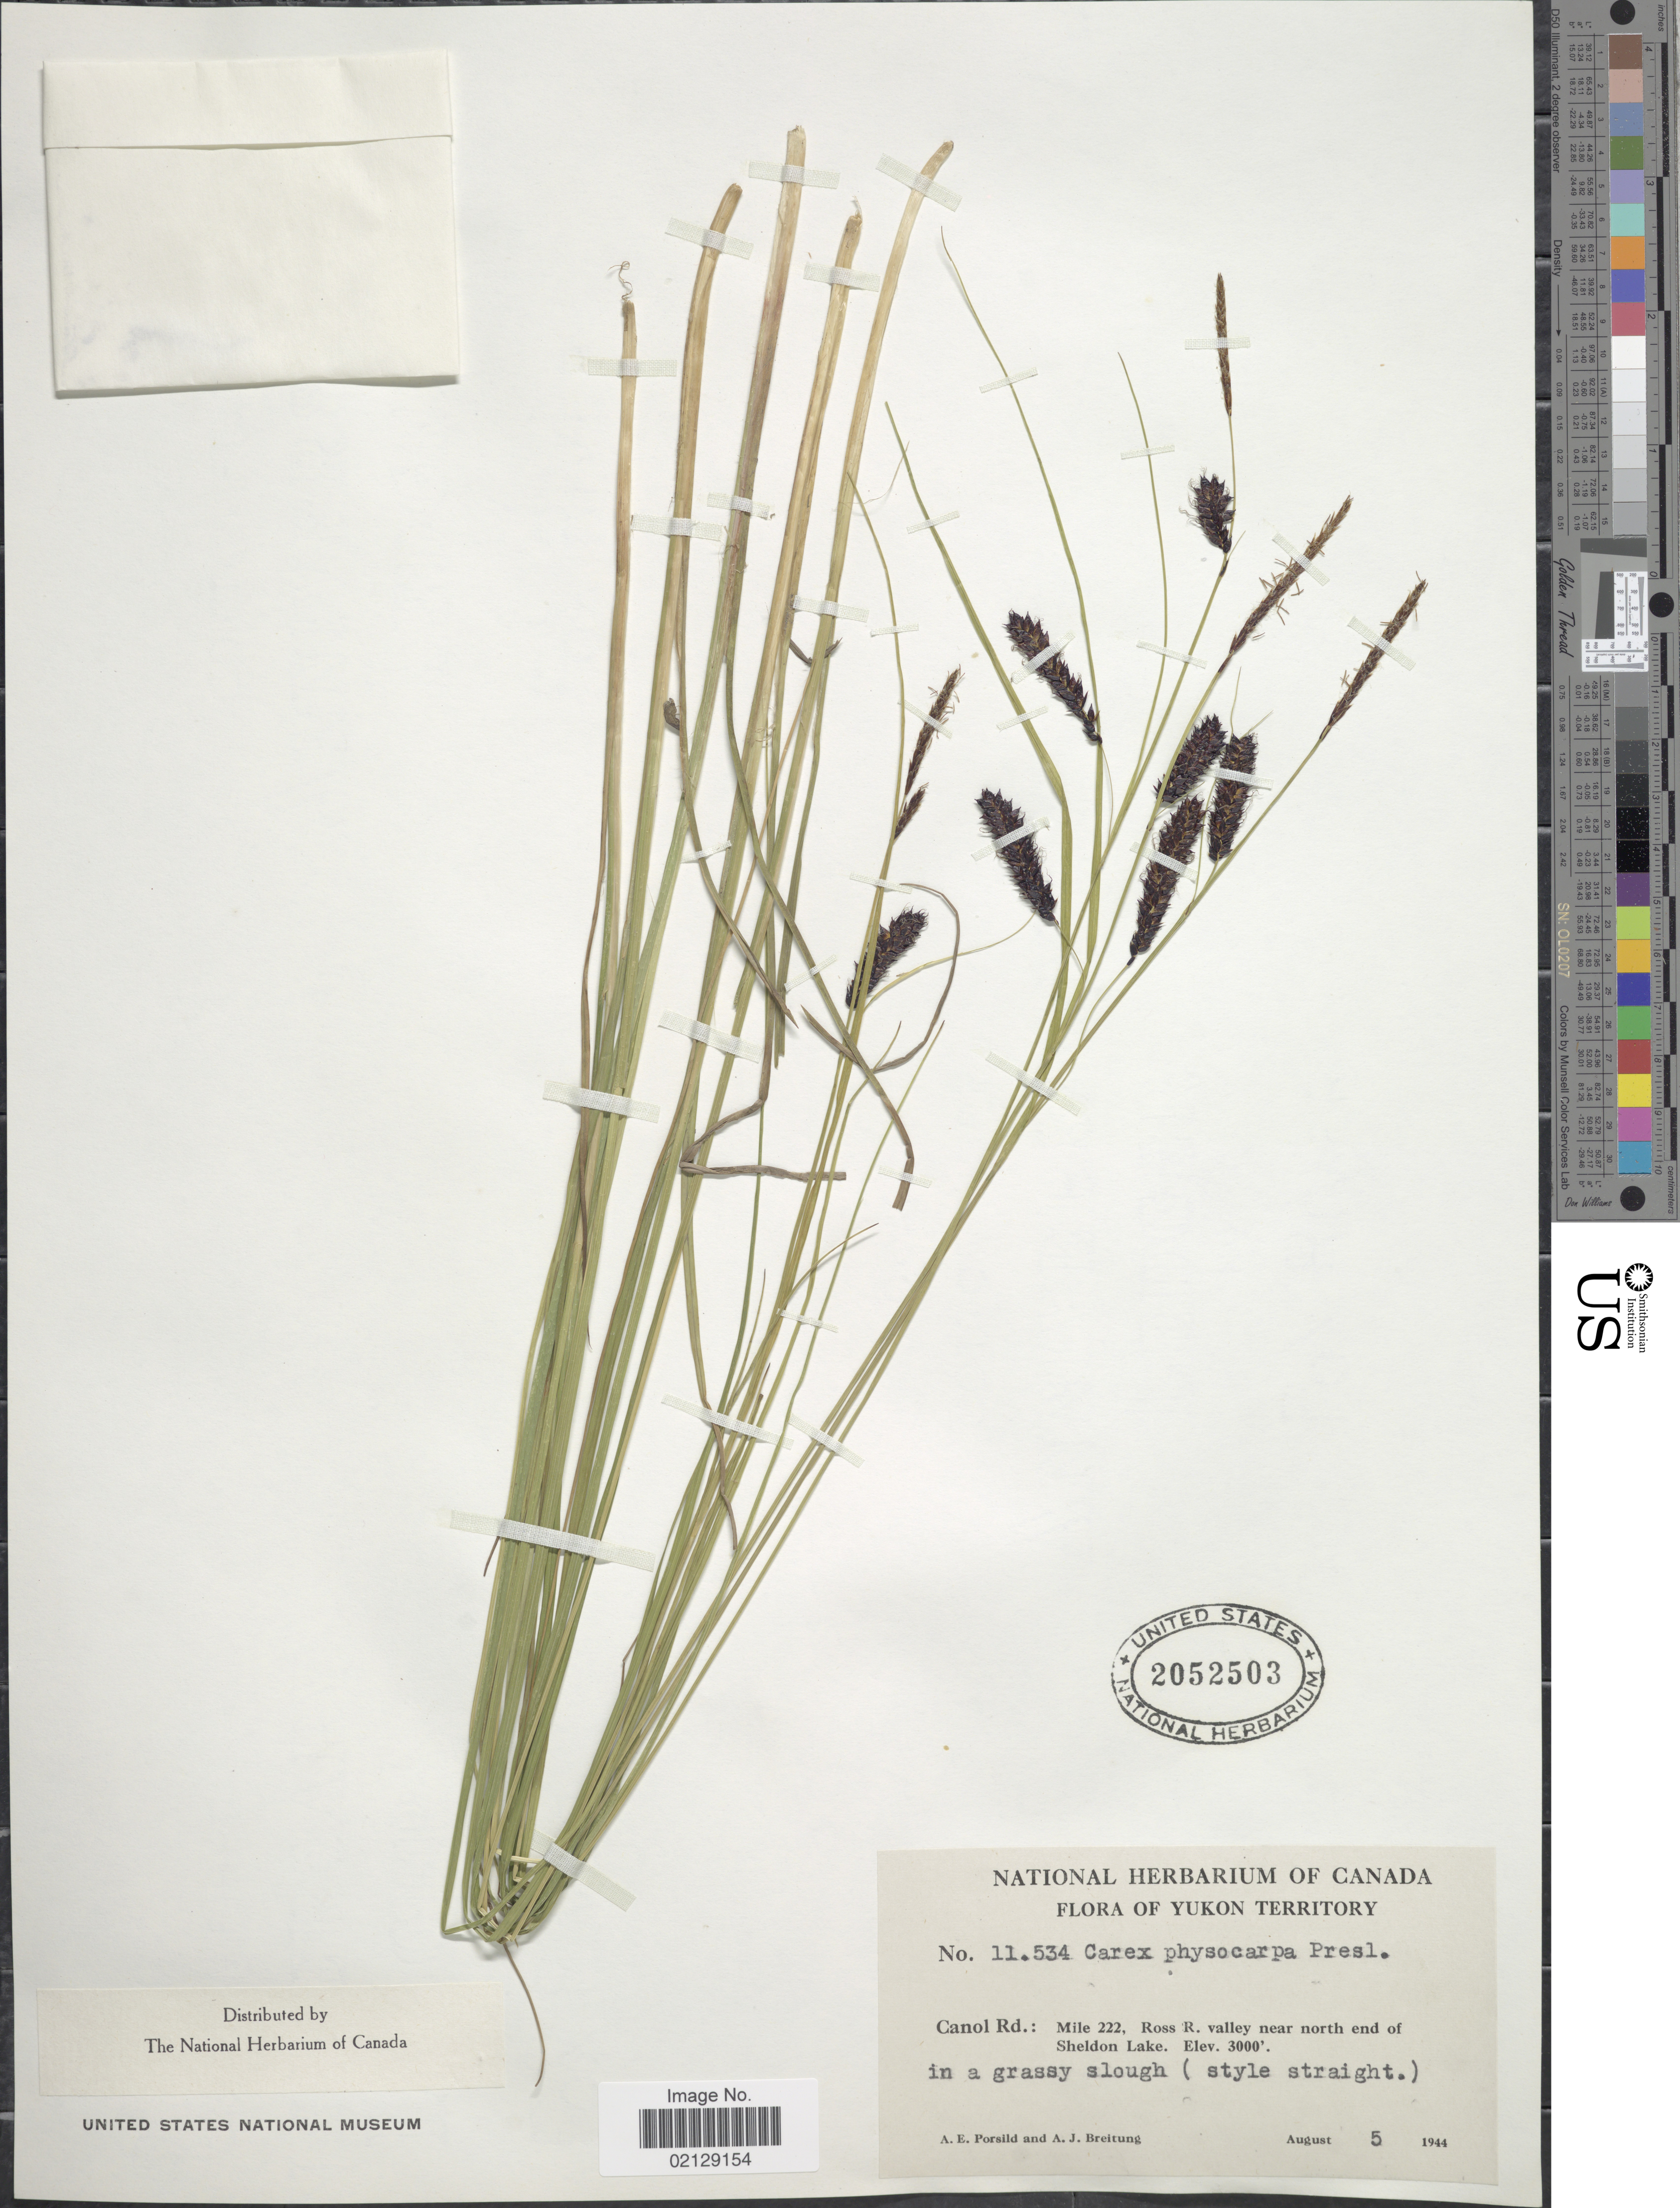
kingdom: Plantae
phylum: Tracheophyta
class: Liliopsida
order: Poales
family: Cyperaceae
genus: Carex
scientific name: Carex saxatilis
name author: L.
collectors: A. E. Porsild & A. Breitung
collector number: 11534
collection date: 1944-08-05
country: Canada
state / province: Yukon Territory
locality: Canol Rd.: Mile 222, Ross R. Valley near north end of Sheldon Lake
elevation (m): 914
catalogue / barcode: US 2052503